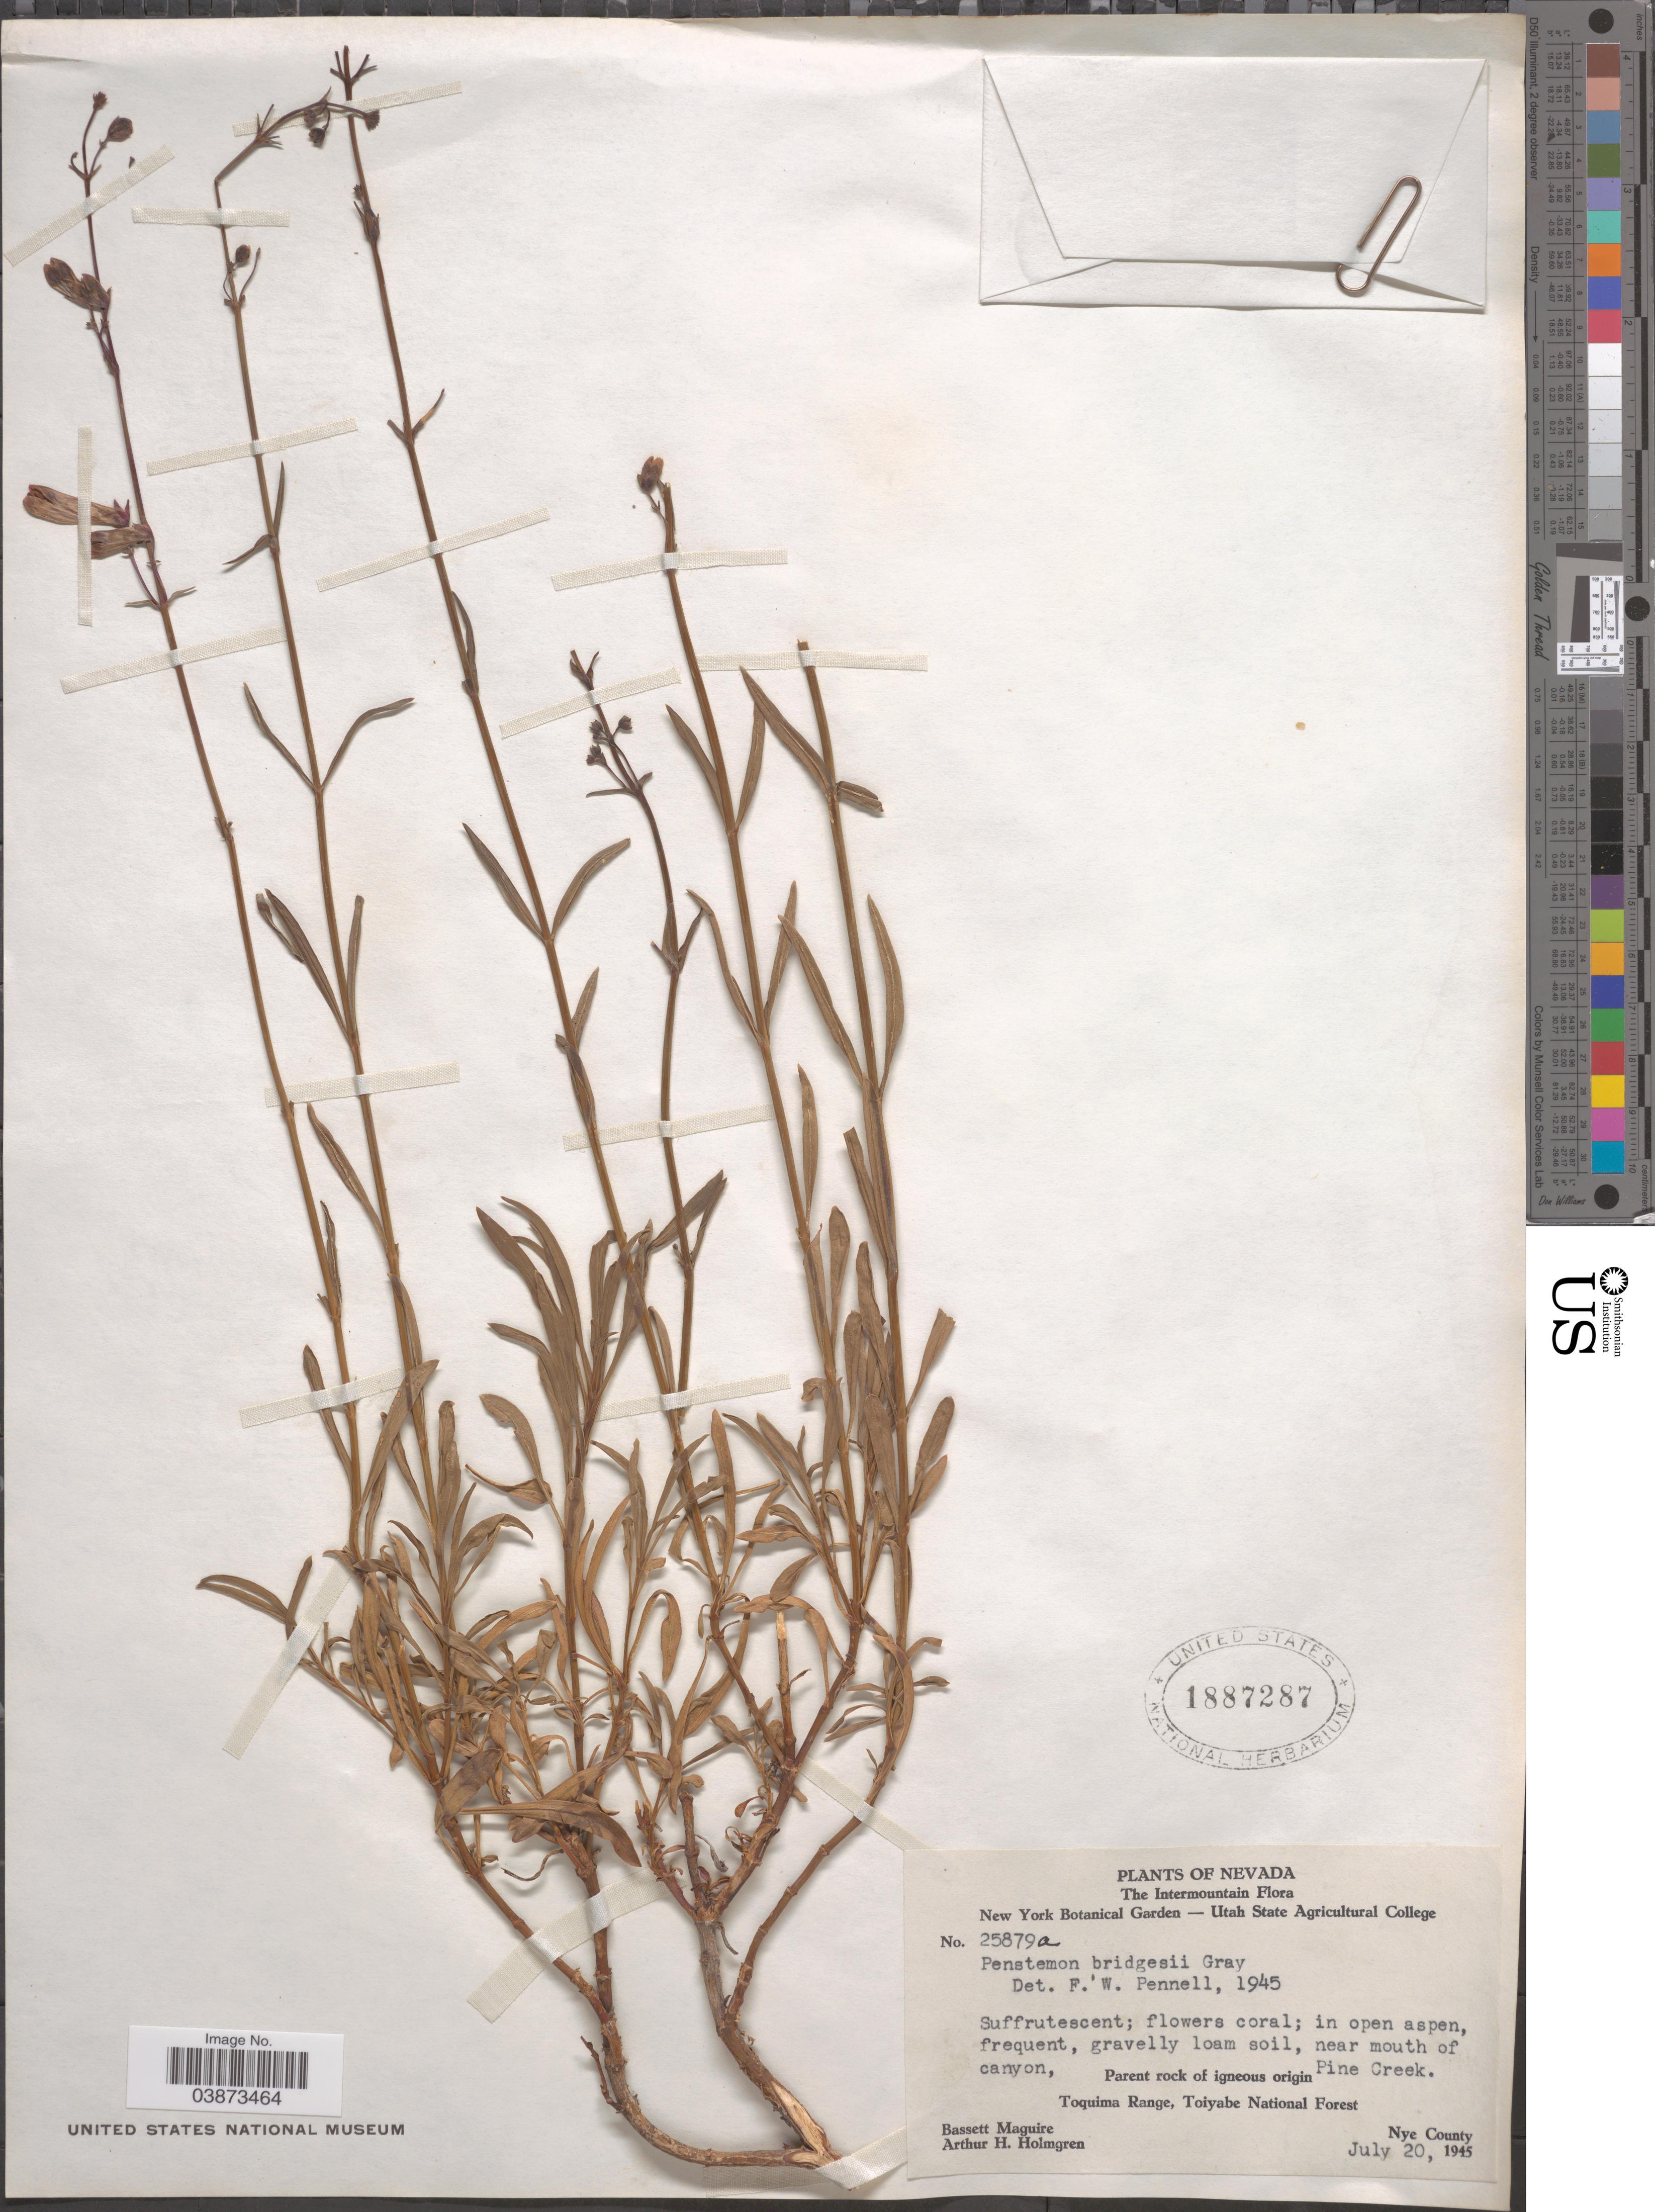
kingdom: Plantae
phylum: Tracheophyta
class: Magnoliopsida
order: Lamiales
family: Plantaginaceae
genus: Penstemon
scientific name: Penstemon bridgesii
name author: A. Gray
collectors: B. Maguire & A. H. Holmgren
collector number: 25879a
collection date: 1945-07-20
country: United States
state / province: Nevada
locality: The Intermountain. Near mouth of canyon, Pine Creek. Toquima Range, Toiyabe National Forest. Nye County.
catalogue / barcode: US 1887287